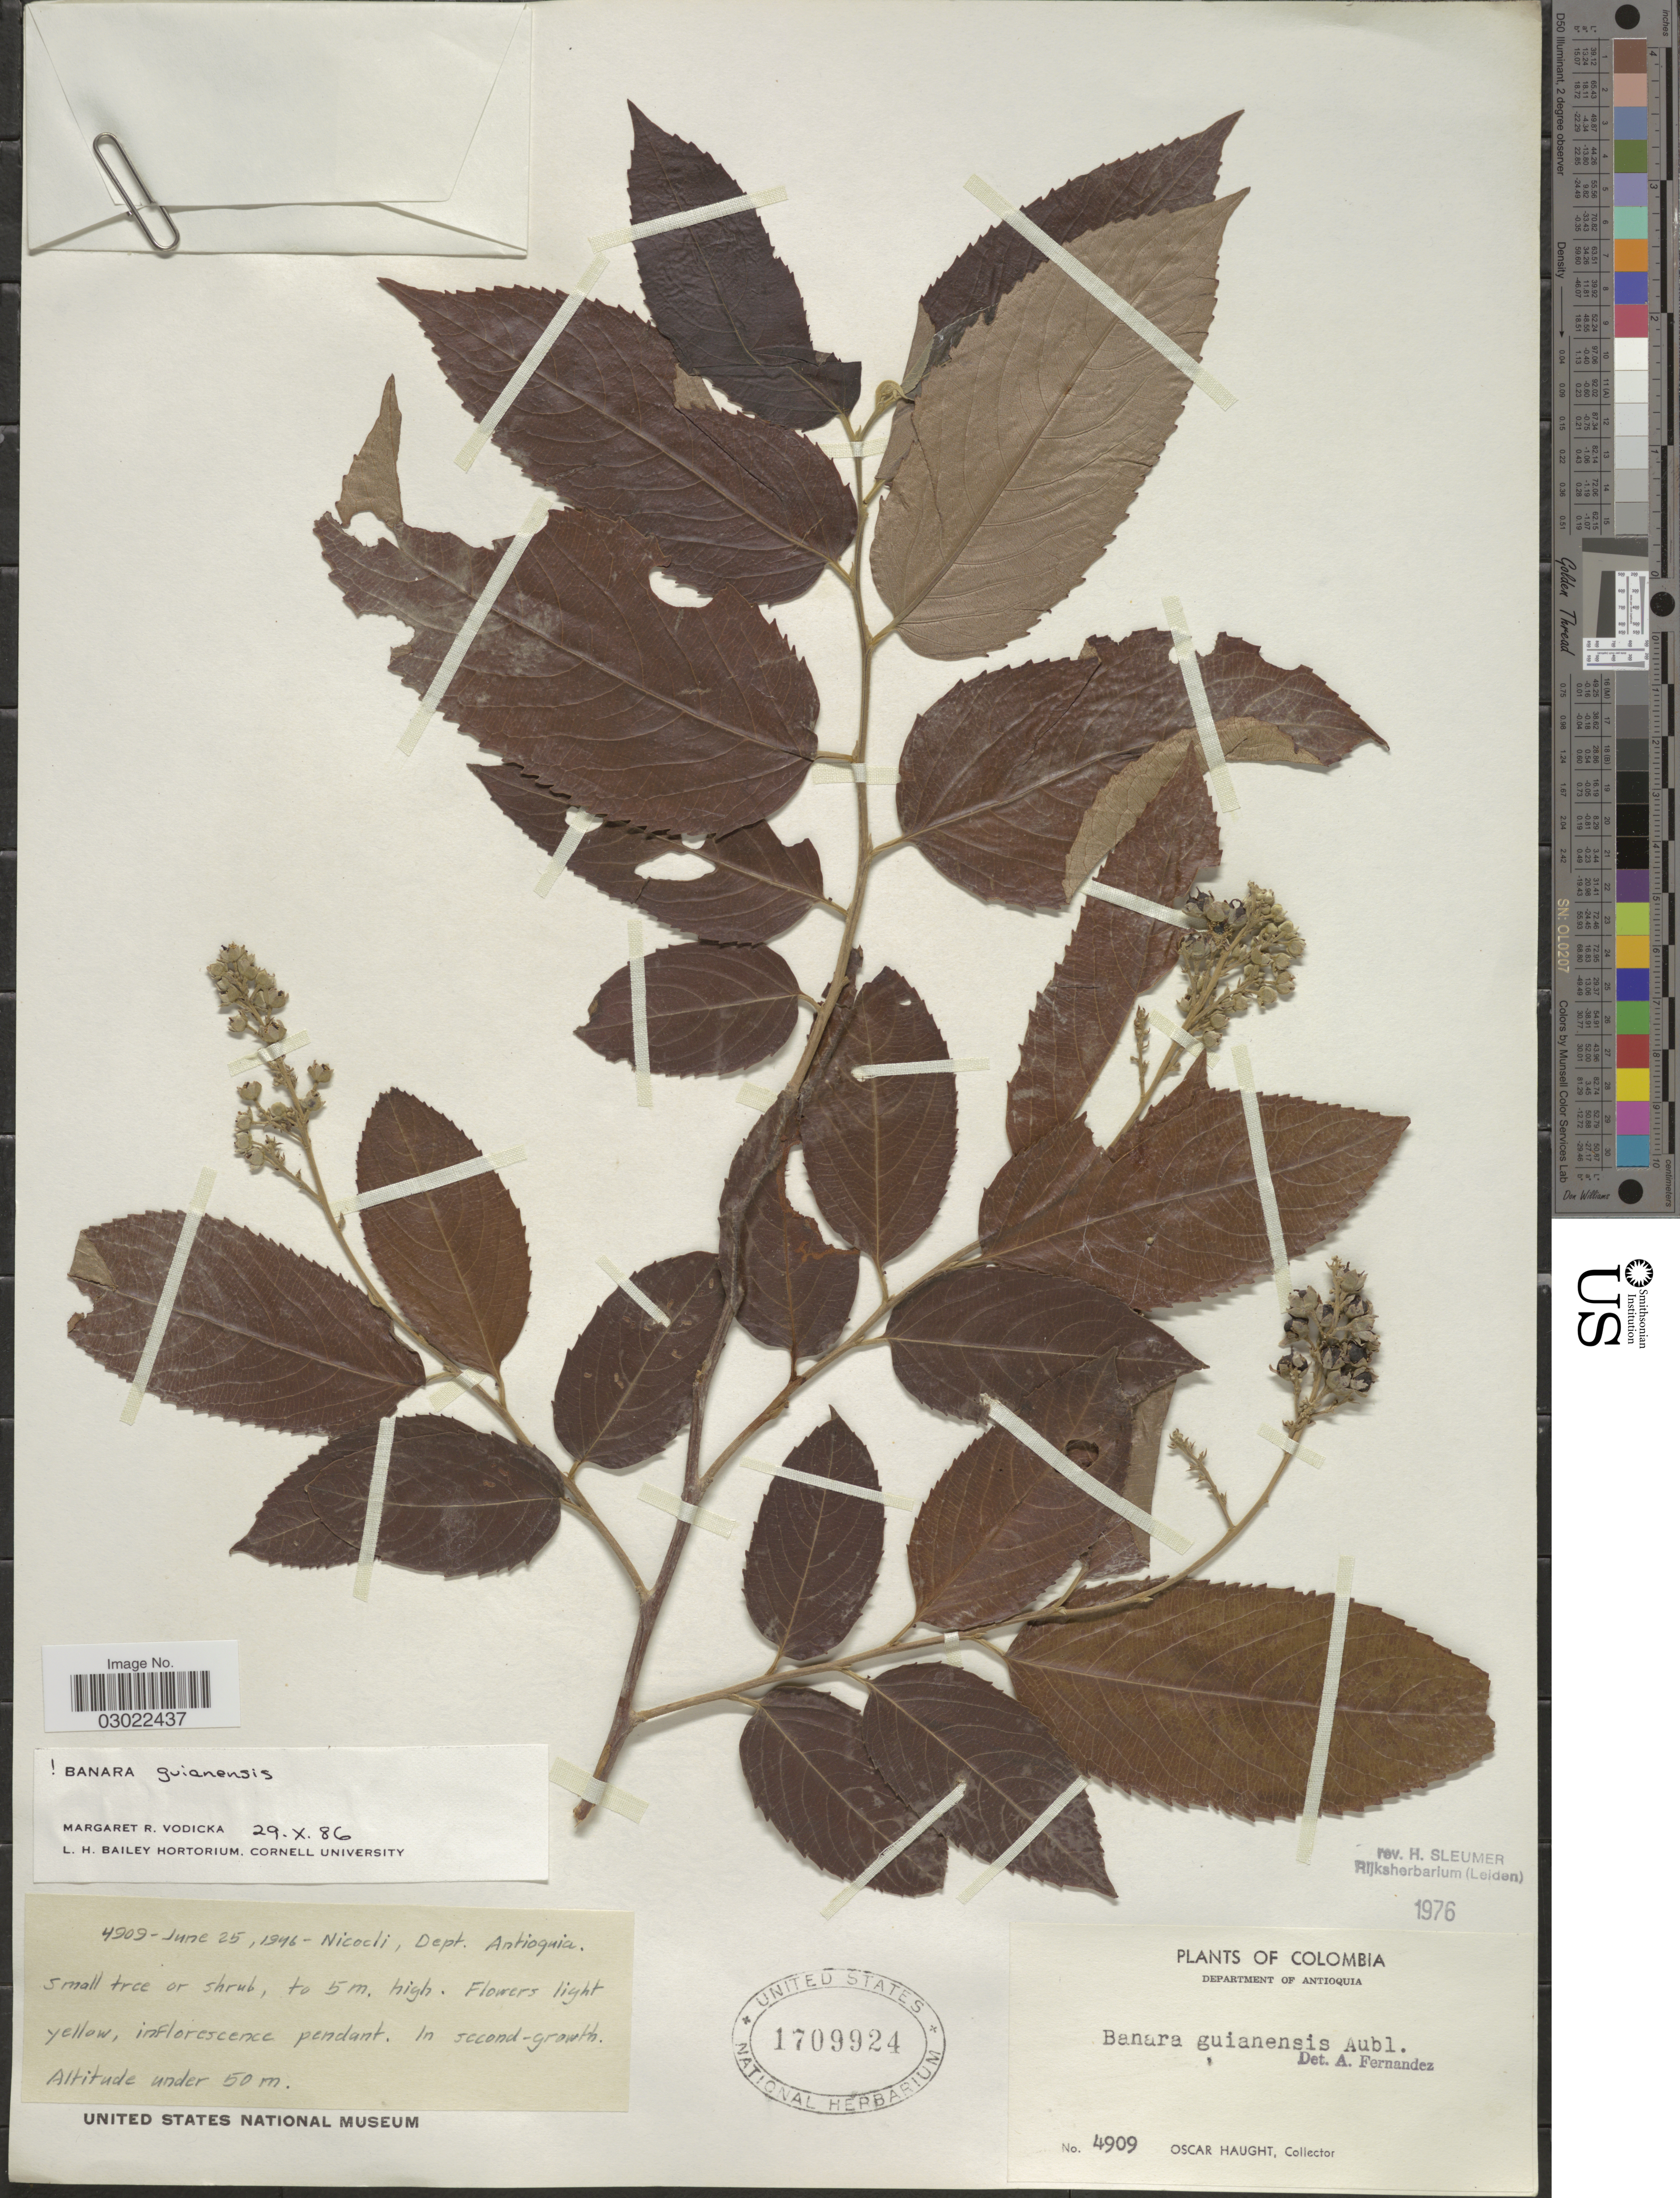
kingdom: Plantae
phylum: Tracheophyta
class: Magnoliopsida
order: Malpighiales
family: Salicaceae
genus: Banara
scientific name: Banara guianensis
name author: Aubl.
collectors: O. L. Haught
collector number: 4909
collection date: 1946-06-25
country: Colombia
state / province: Antioquia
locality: Nicocli. Dept. Antioquia. In second-growth.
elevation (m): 50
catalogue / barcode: US 1709924